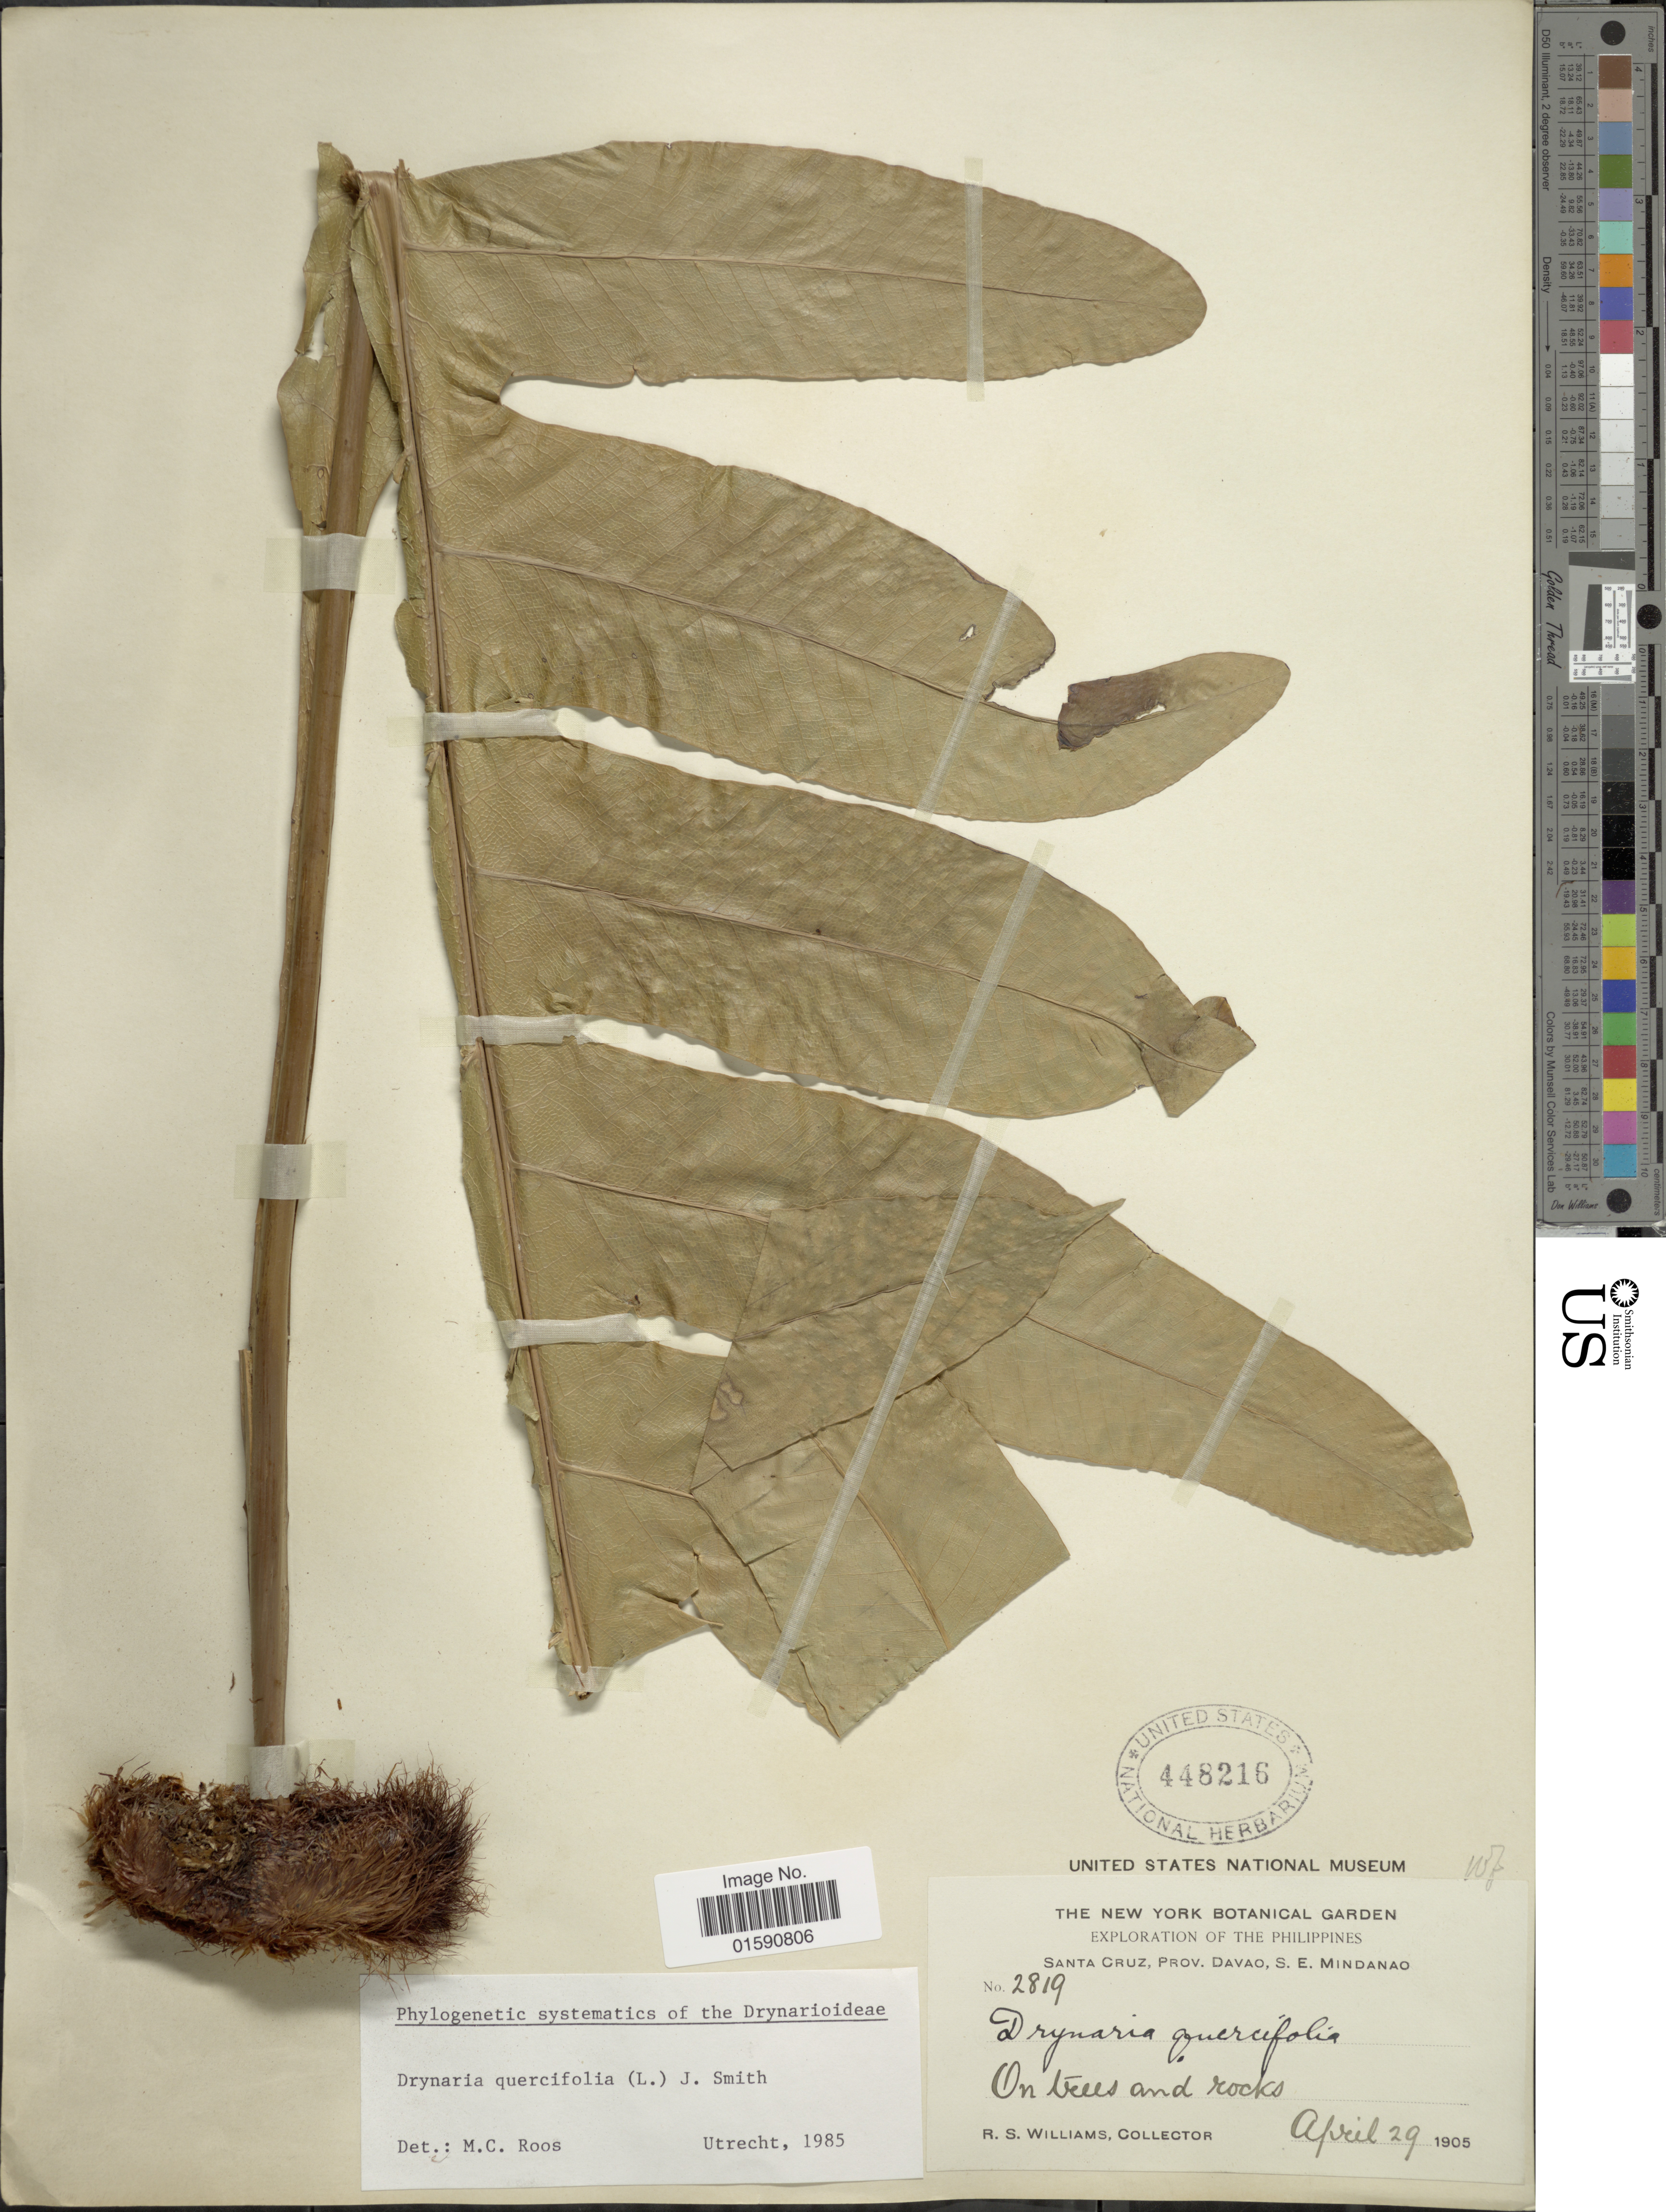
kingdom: Plantae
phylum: Tracheophyta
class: Polypodiopsida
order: Polypodiales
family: Polypodiaceae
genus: Drynaria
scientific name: Drynaria quercifolia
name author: (L.) J. Sm.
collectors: R. S. Williams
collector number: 2819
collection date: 1905-04-29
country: Philippines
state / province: Davao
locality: San Cruz, Prov. Davao, S. E. Mindanao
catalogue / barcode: US 448216